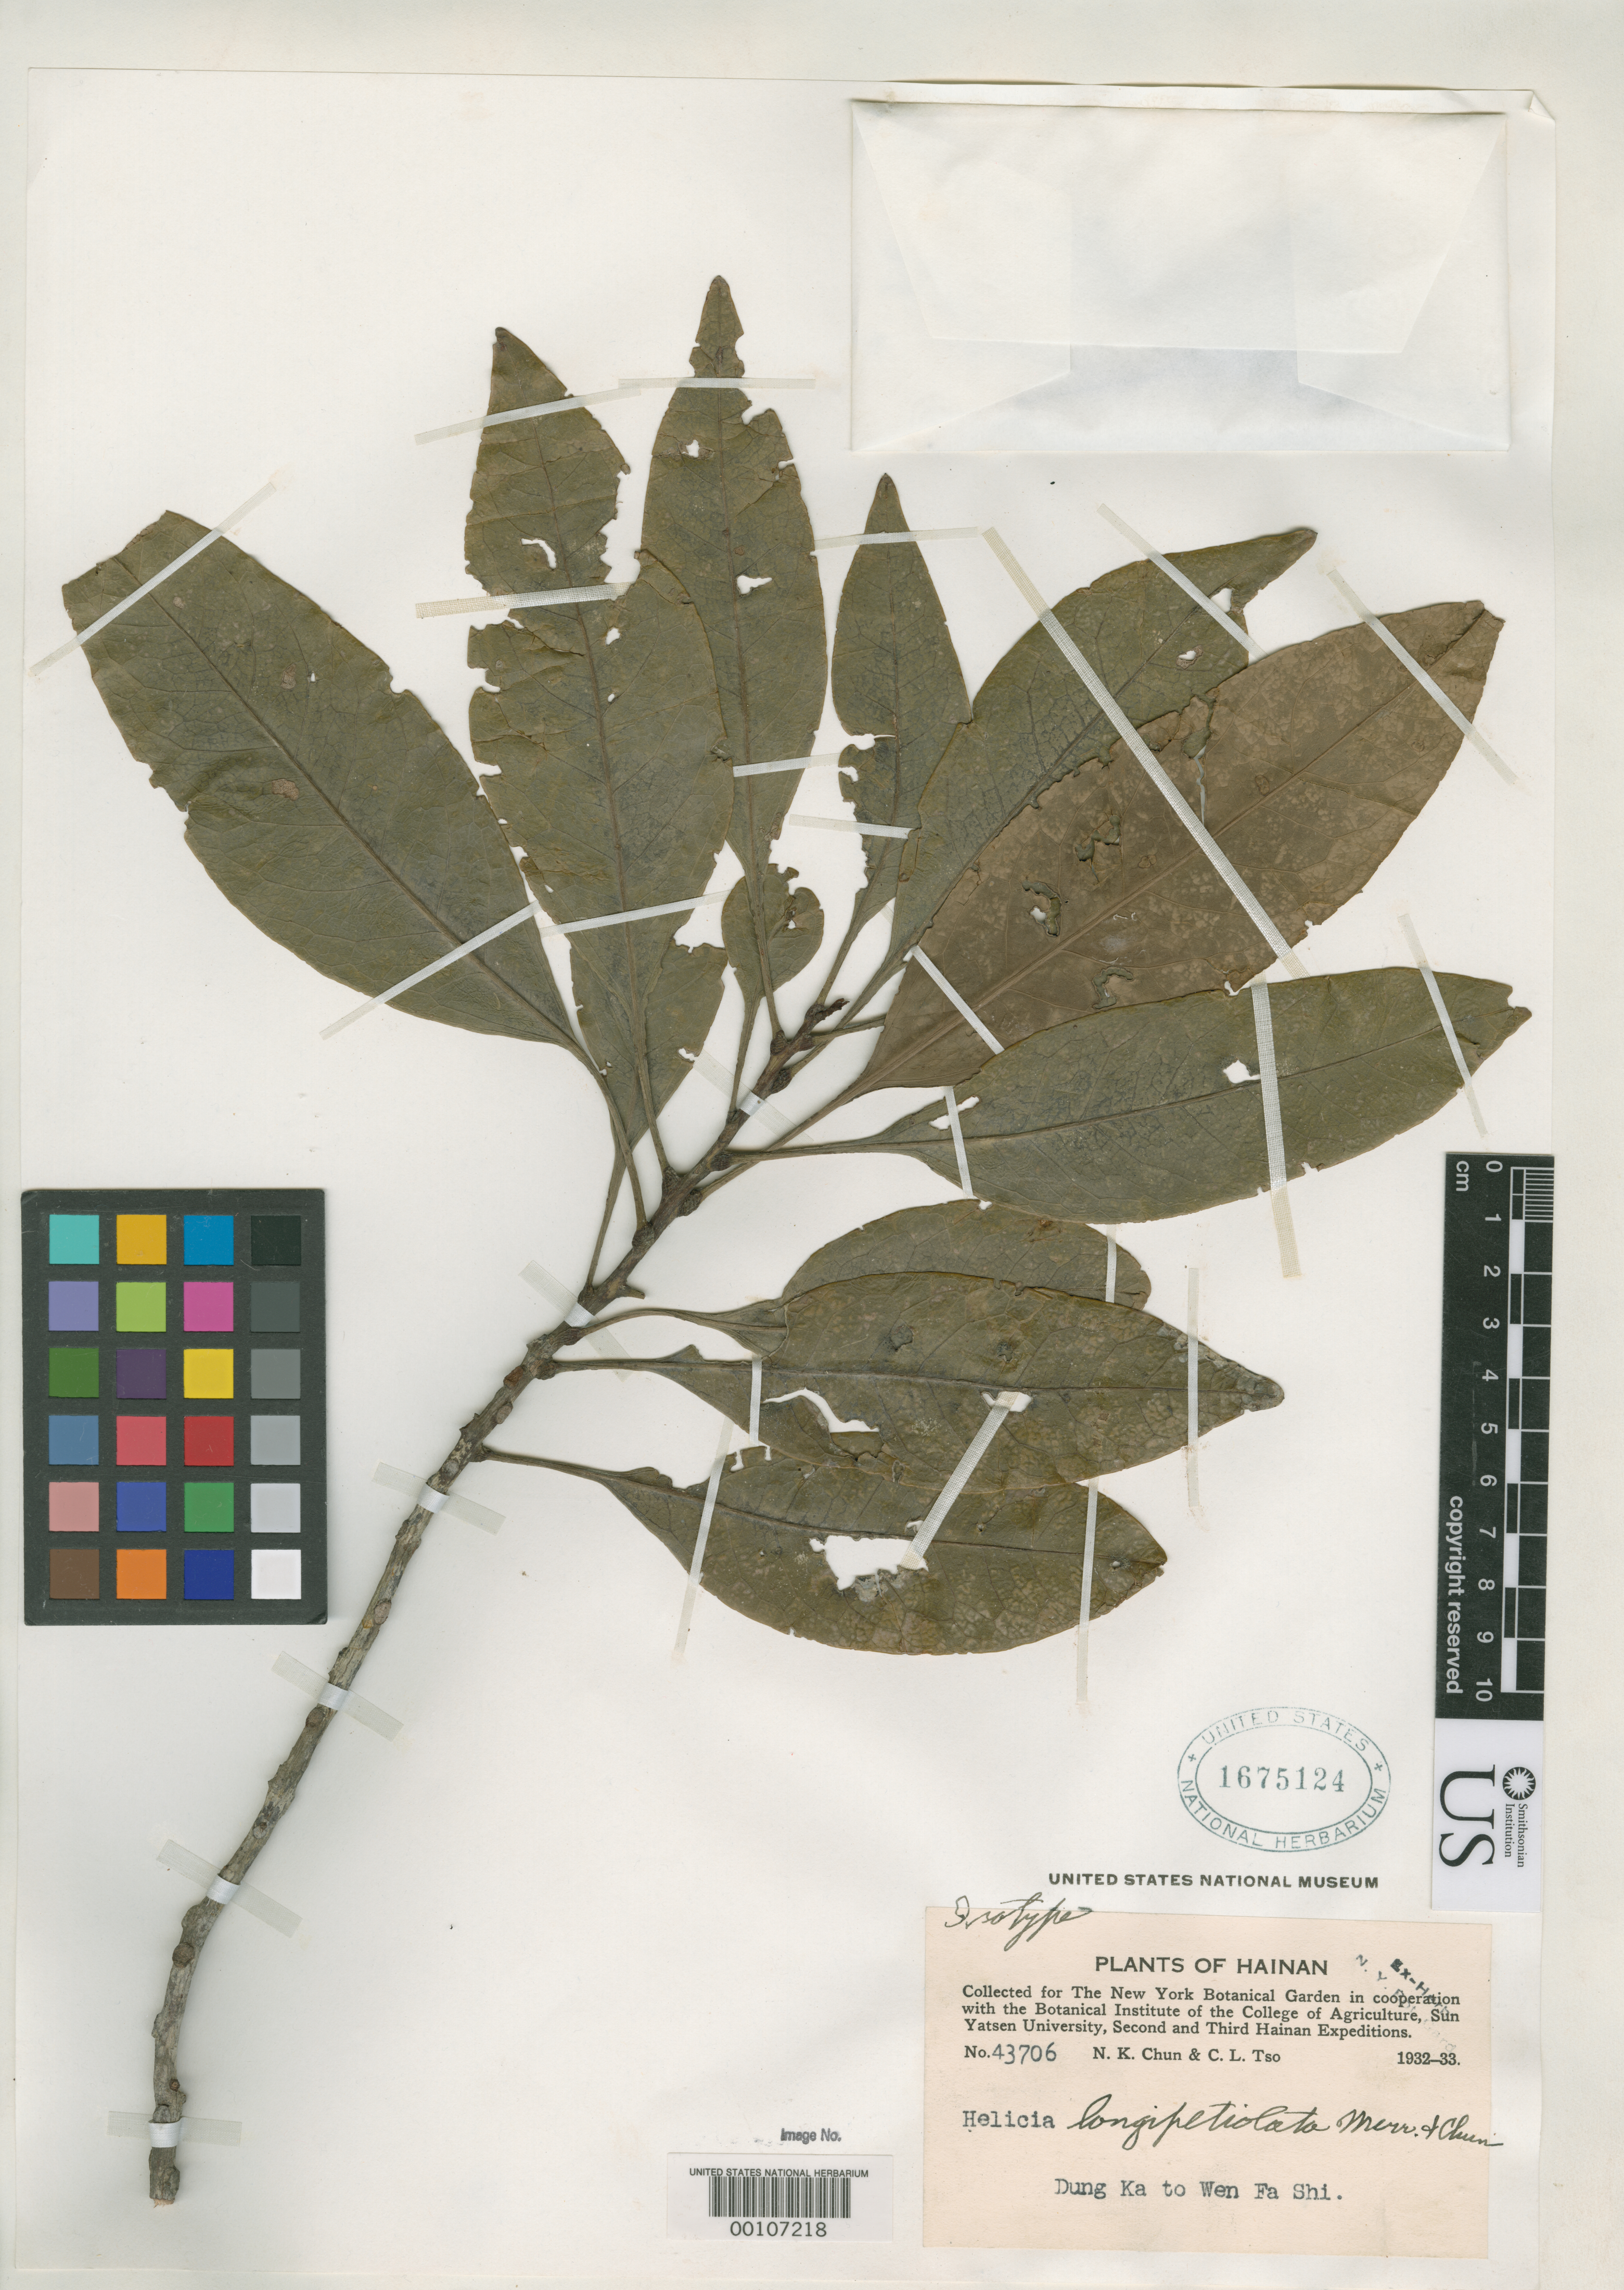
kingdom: Plantae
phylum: Tracheophyta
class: Magnoliopsida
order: Proteales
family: Proteaceae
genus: Helicia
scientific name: Helicia longipetiolata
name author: Merr. & Chun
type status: Isotype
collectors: N. K. Chun & C. Tso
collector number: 43706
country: China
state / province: Hainan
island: Hainan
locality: Tung Gap.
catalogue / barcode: US 1675124